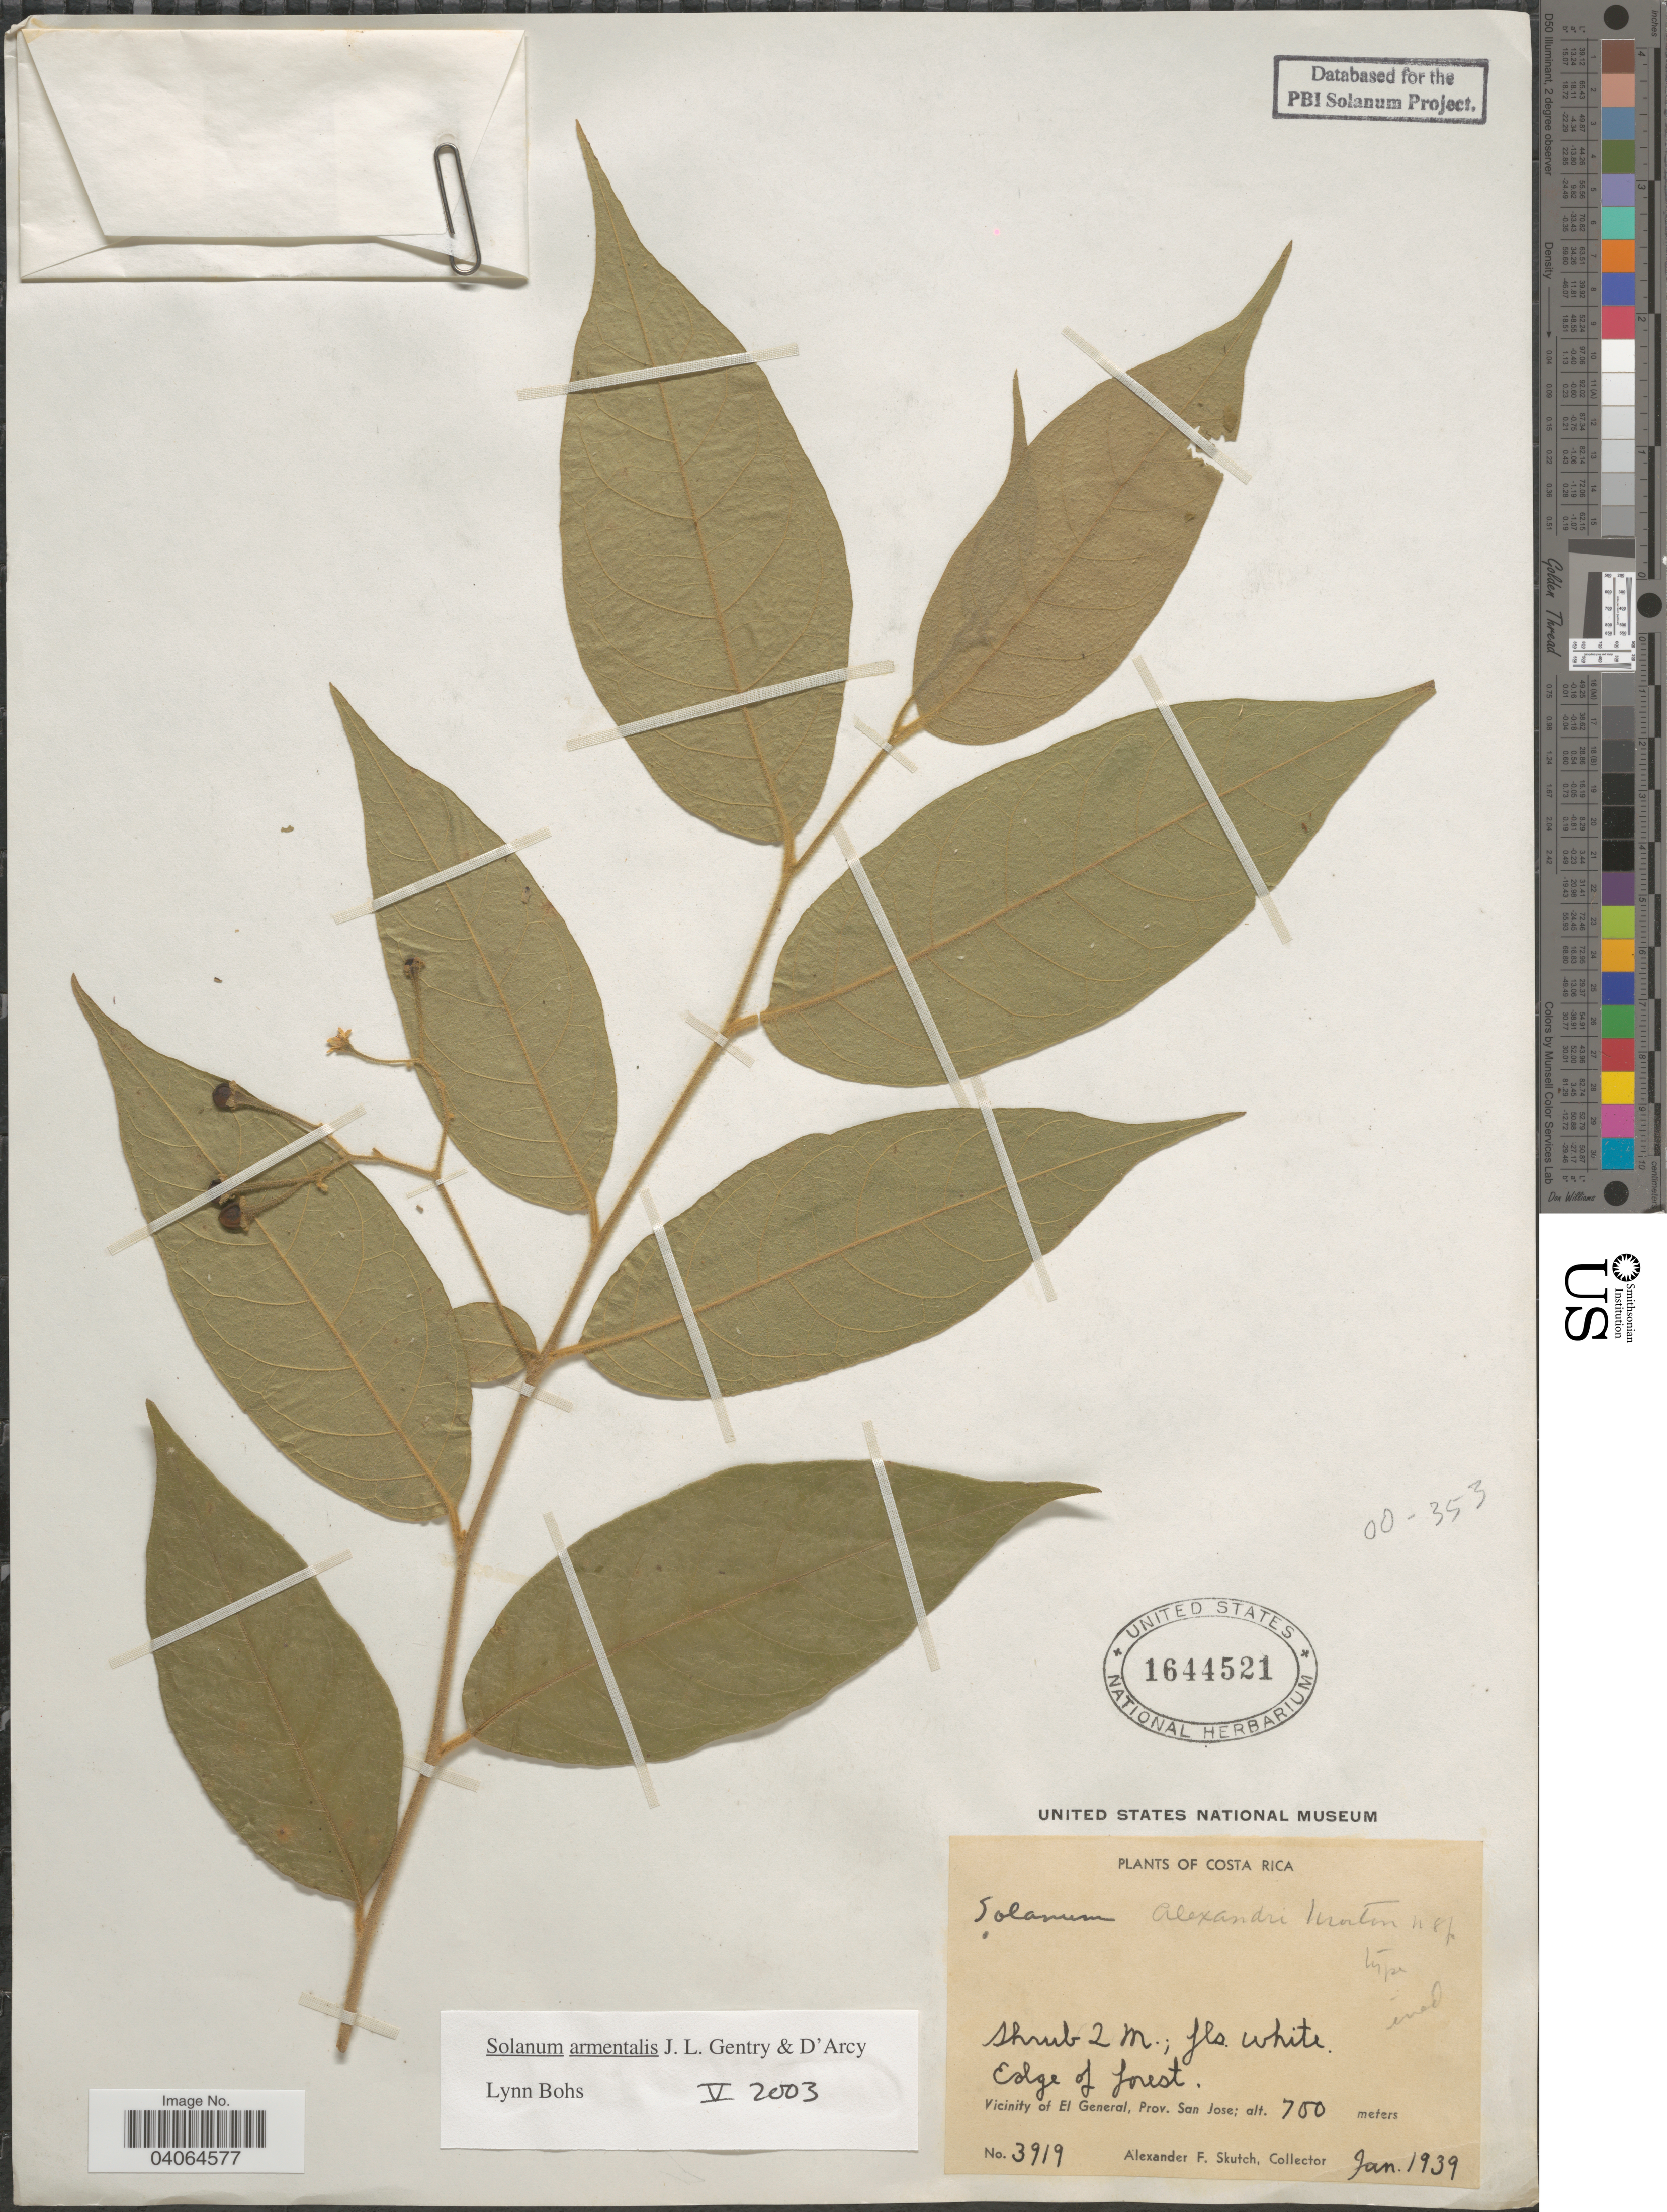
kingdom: Plantae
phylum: Tracheophyta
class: Magnoliopsida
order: Solanales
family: Solanaceae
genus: Solanum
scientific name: Solanum armentalis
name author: J.L. Gentry & D'Arcy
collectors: A. F. Skutch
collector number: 3919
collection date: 1939-01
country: Costa Rica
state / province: San José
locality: Vicinity of El General.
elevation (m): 700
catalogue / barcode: US 1644521